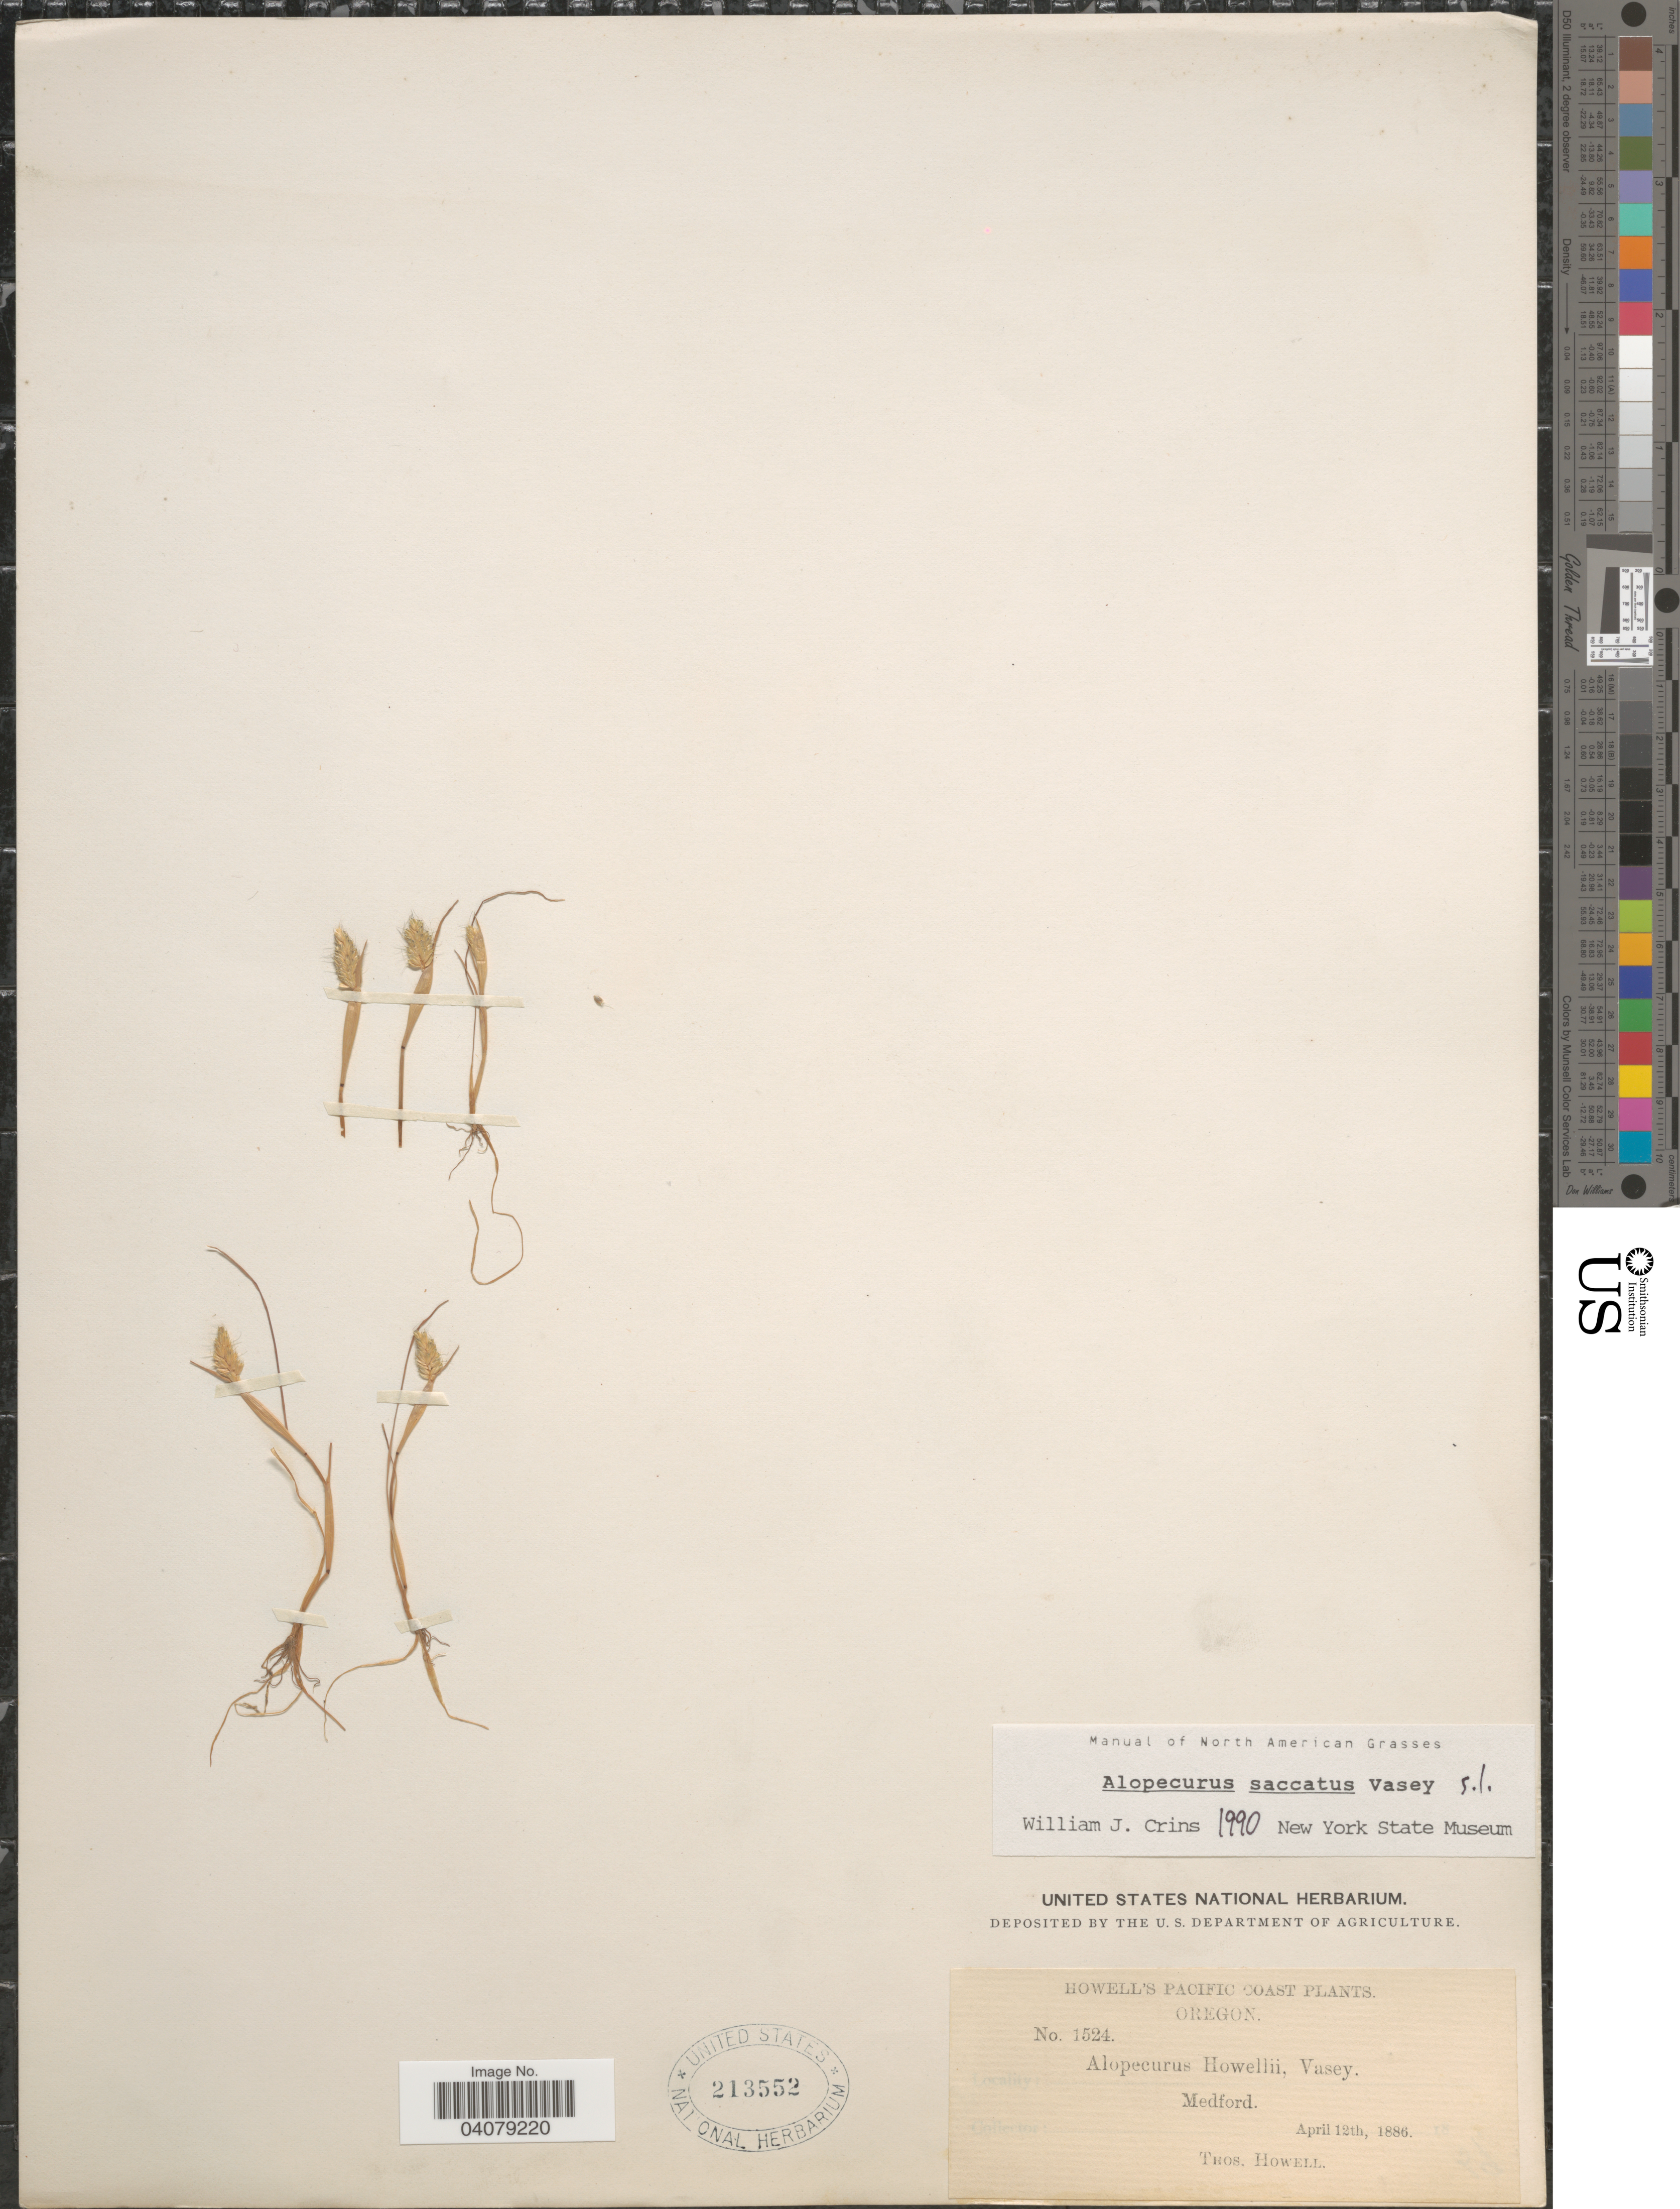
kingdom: Plantae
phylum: Tracheophyta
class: Liliopsida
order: Poales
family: Poaceae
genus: Alopecurus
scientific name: Alopecurus saccatus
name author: Vasey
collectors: T. Howell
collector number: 1524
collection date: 1886-04-12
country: United States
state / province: Oregon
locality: Pacific Coast. Medford.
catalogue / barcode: US 213552